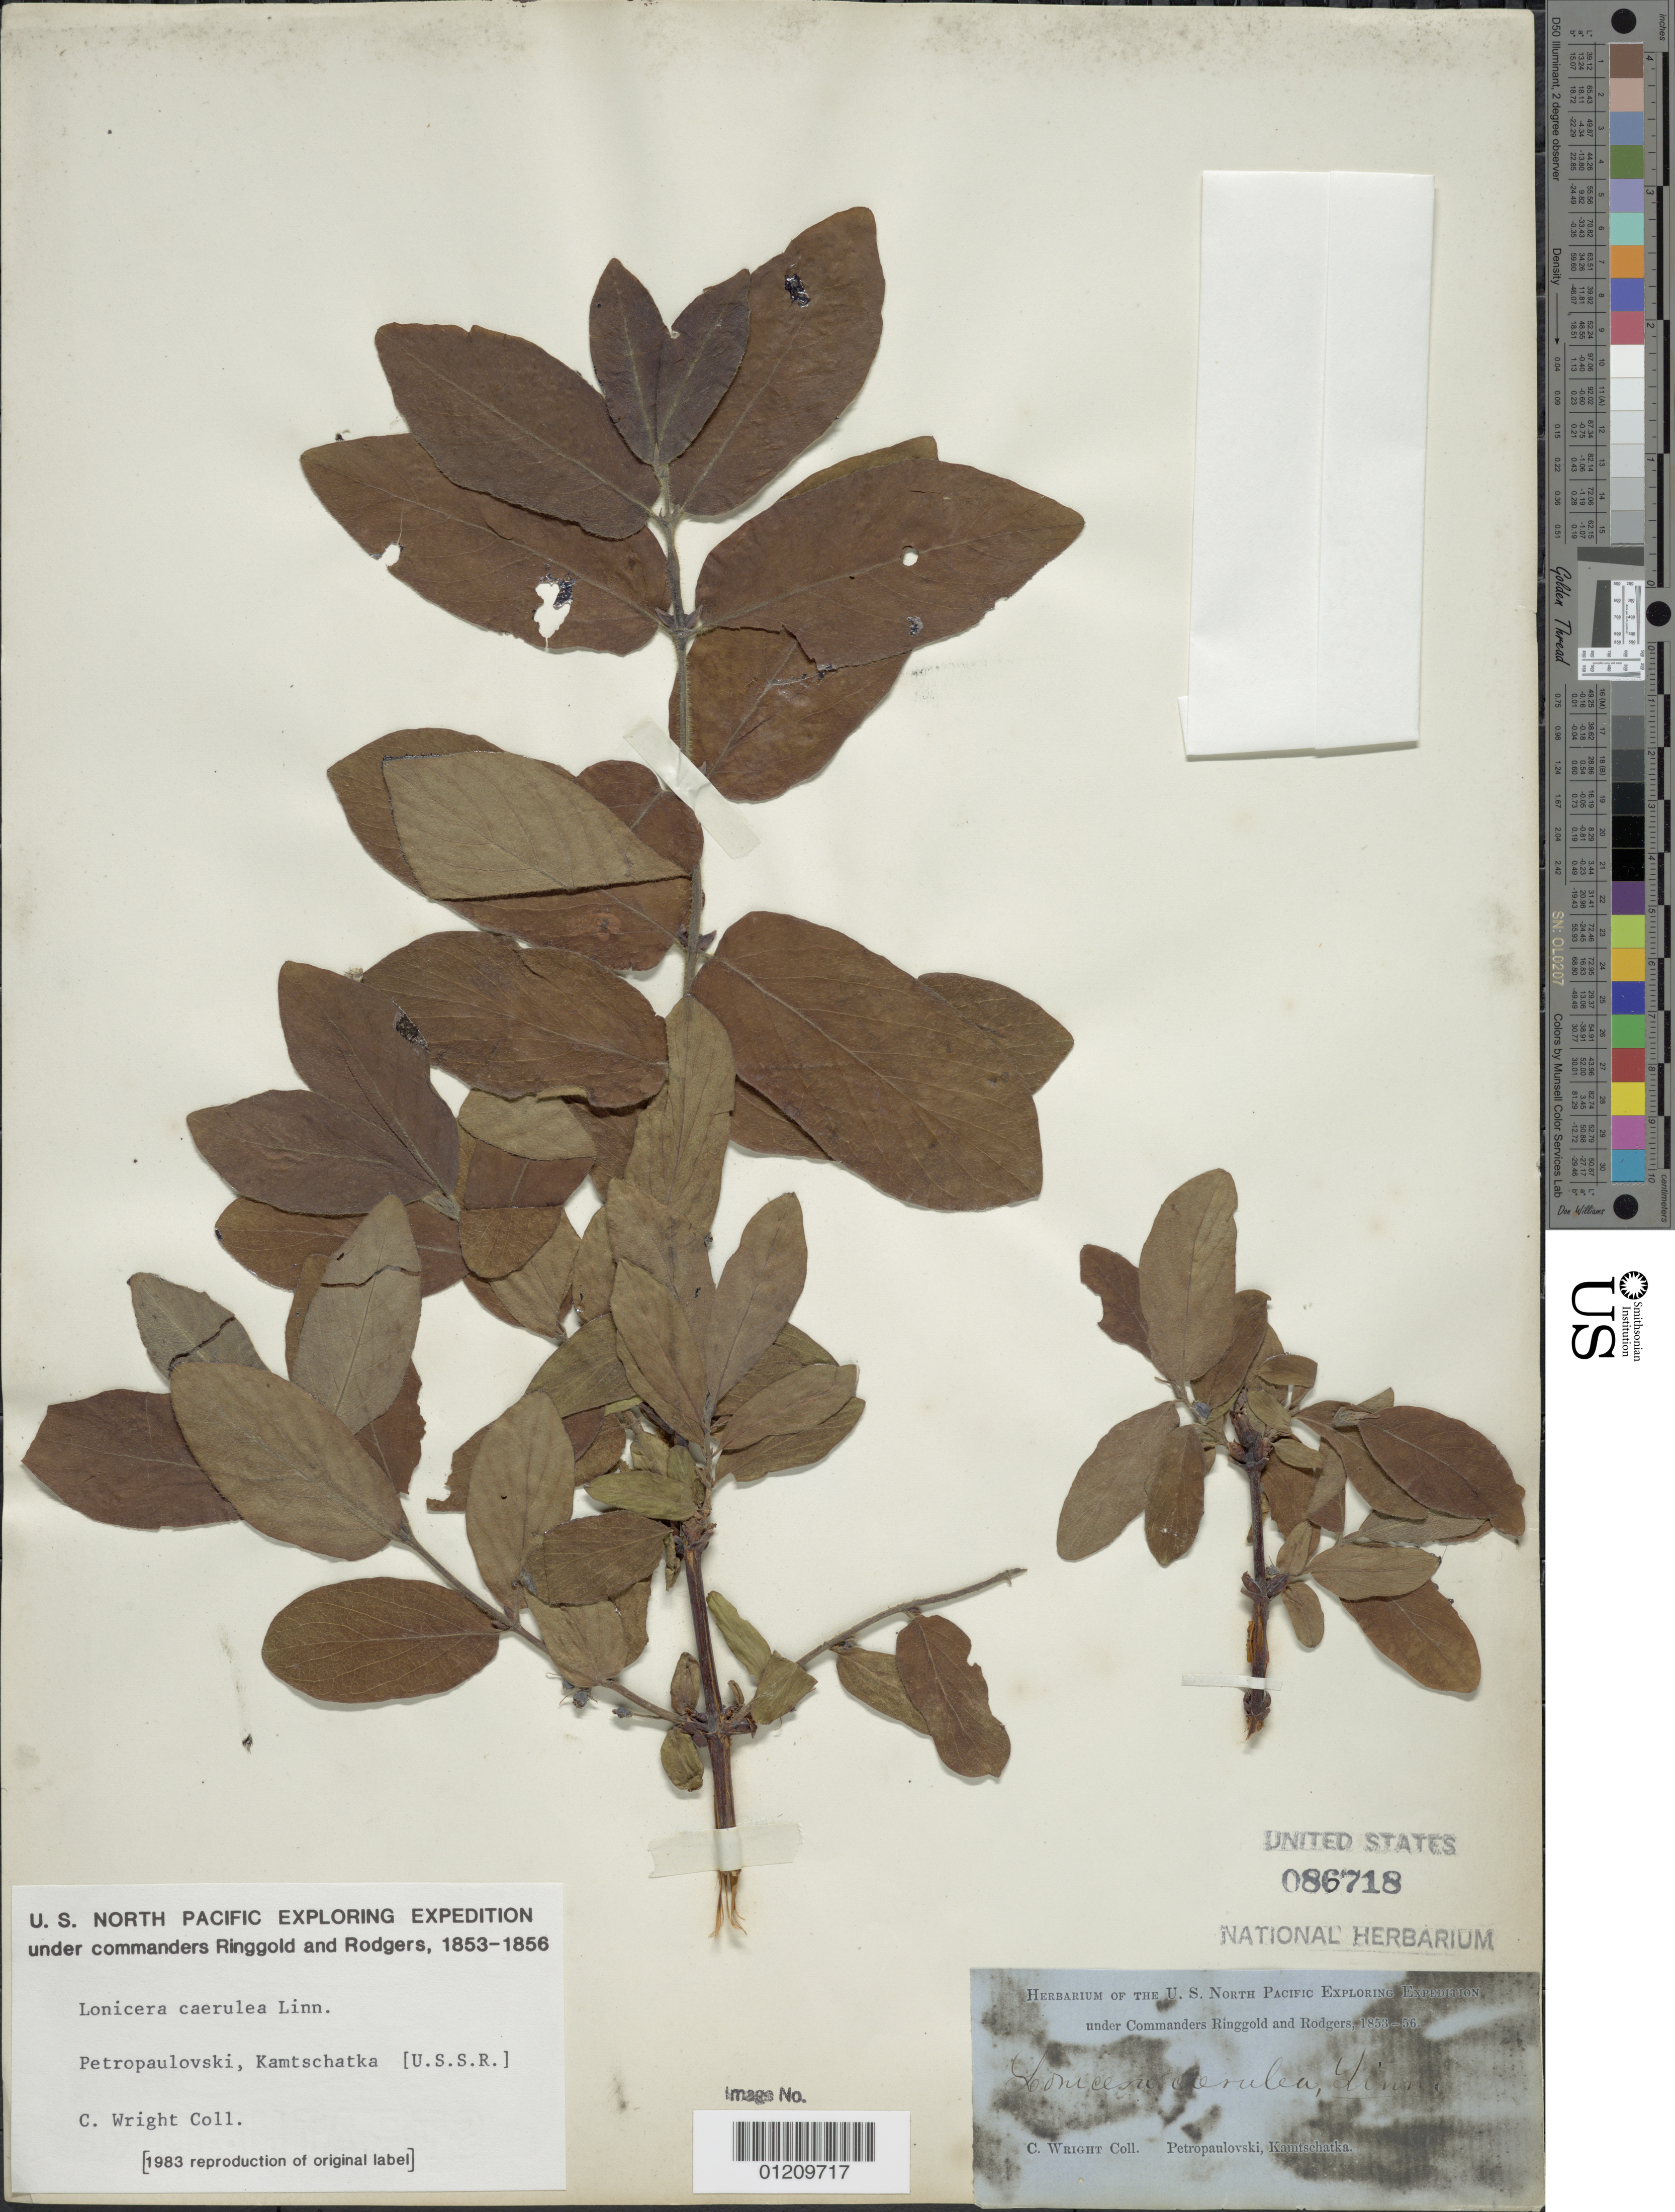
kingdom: Plantae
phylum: Tracheophyta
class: Magnoliopsida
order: Dipsacales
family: Caprifoliaceae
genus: Lonicera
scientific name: Lonicera caerulea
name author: L.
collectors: C. Wright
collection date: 1853/1856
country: Russian Federation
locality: Petropaulovski, Kamtschatka.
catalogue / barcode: US 86718